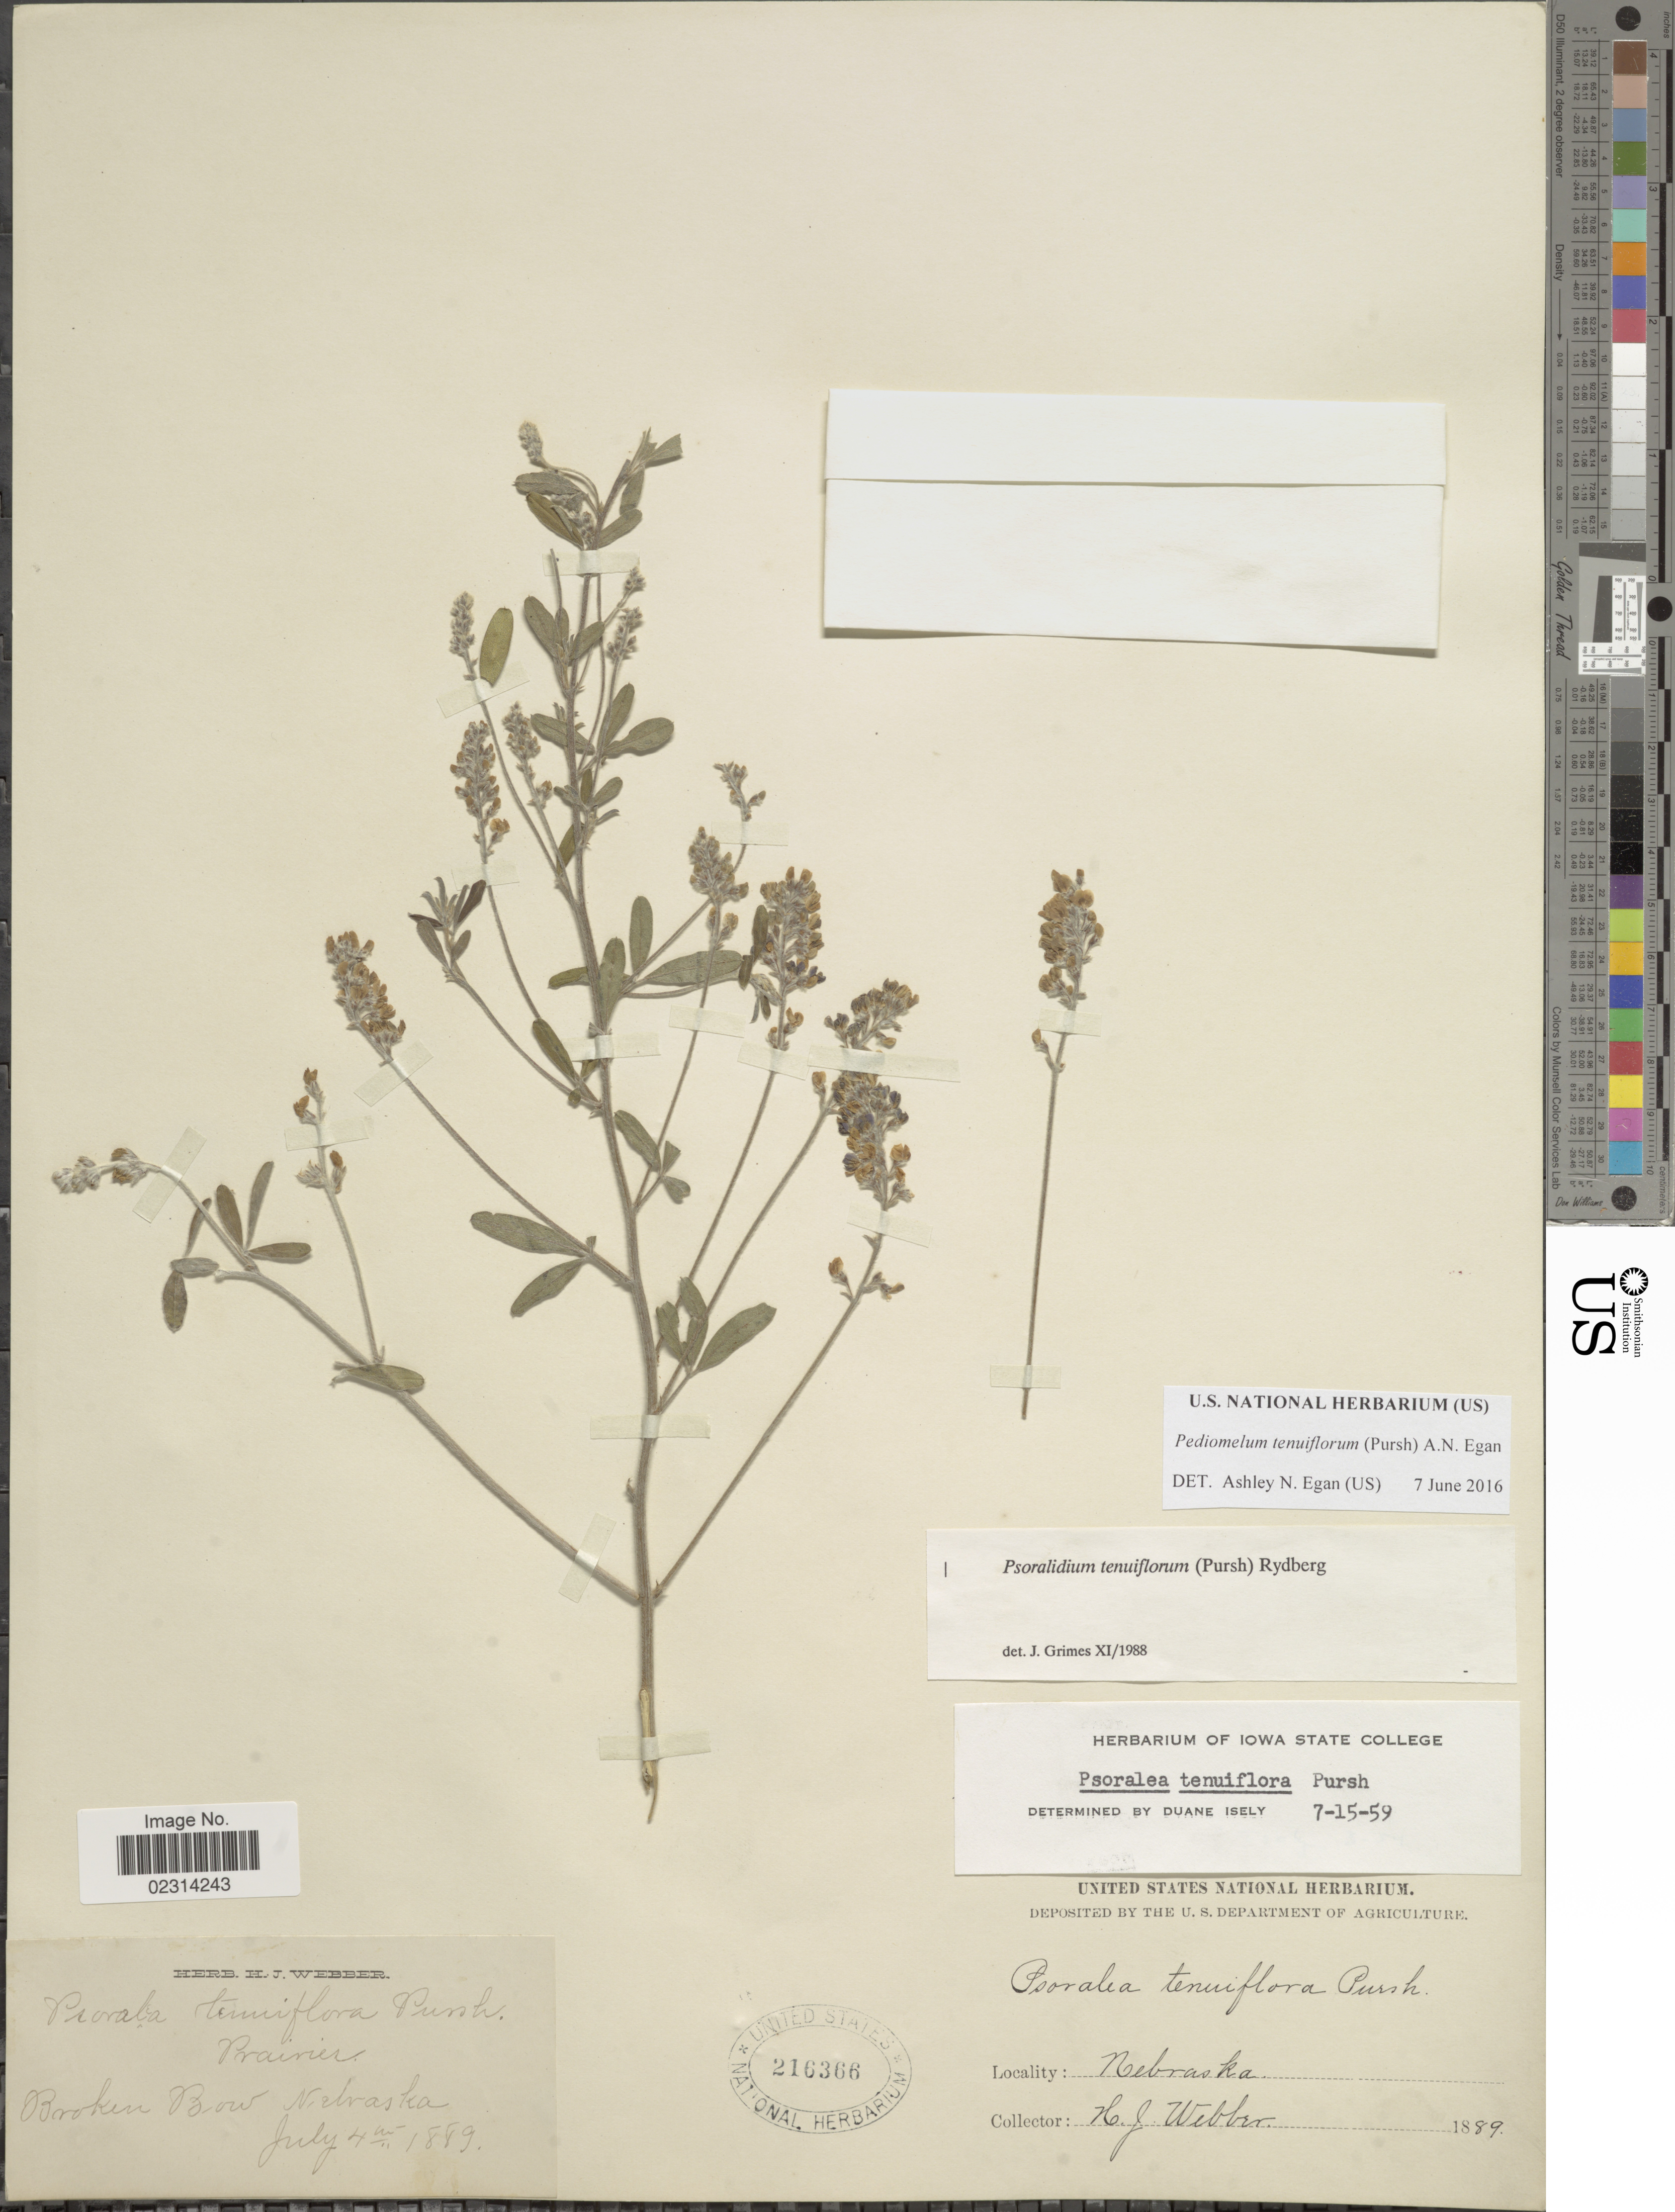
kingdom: Plantae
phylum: Tracheophyta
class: Magnoliopsida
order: Fabales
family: Fabaceae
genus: Psoralidium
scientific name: Psoralidium tenuiflorum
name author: (Pursh) Rydb.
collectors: H. Webber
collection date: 1889-07-04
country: United States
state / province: Nebraska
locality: Broken Bow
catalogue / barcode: US 216366